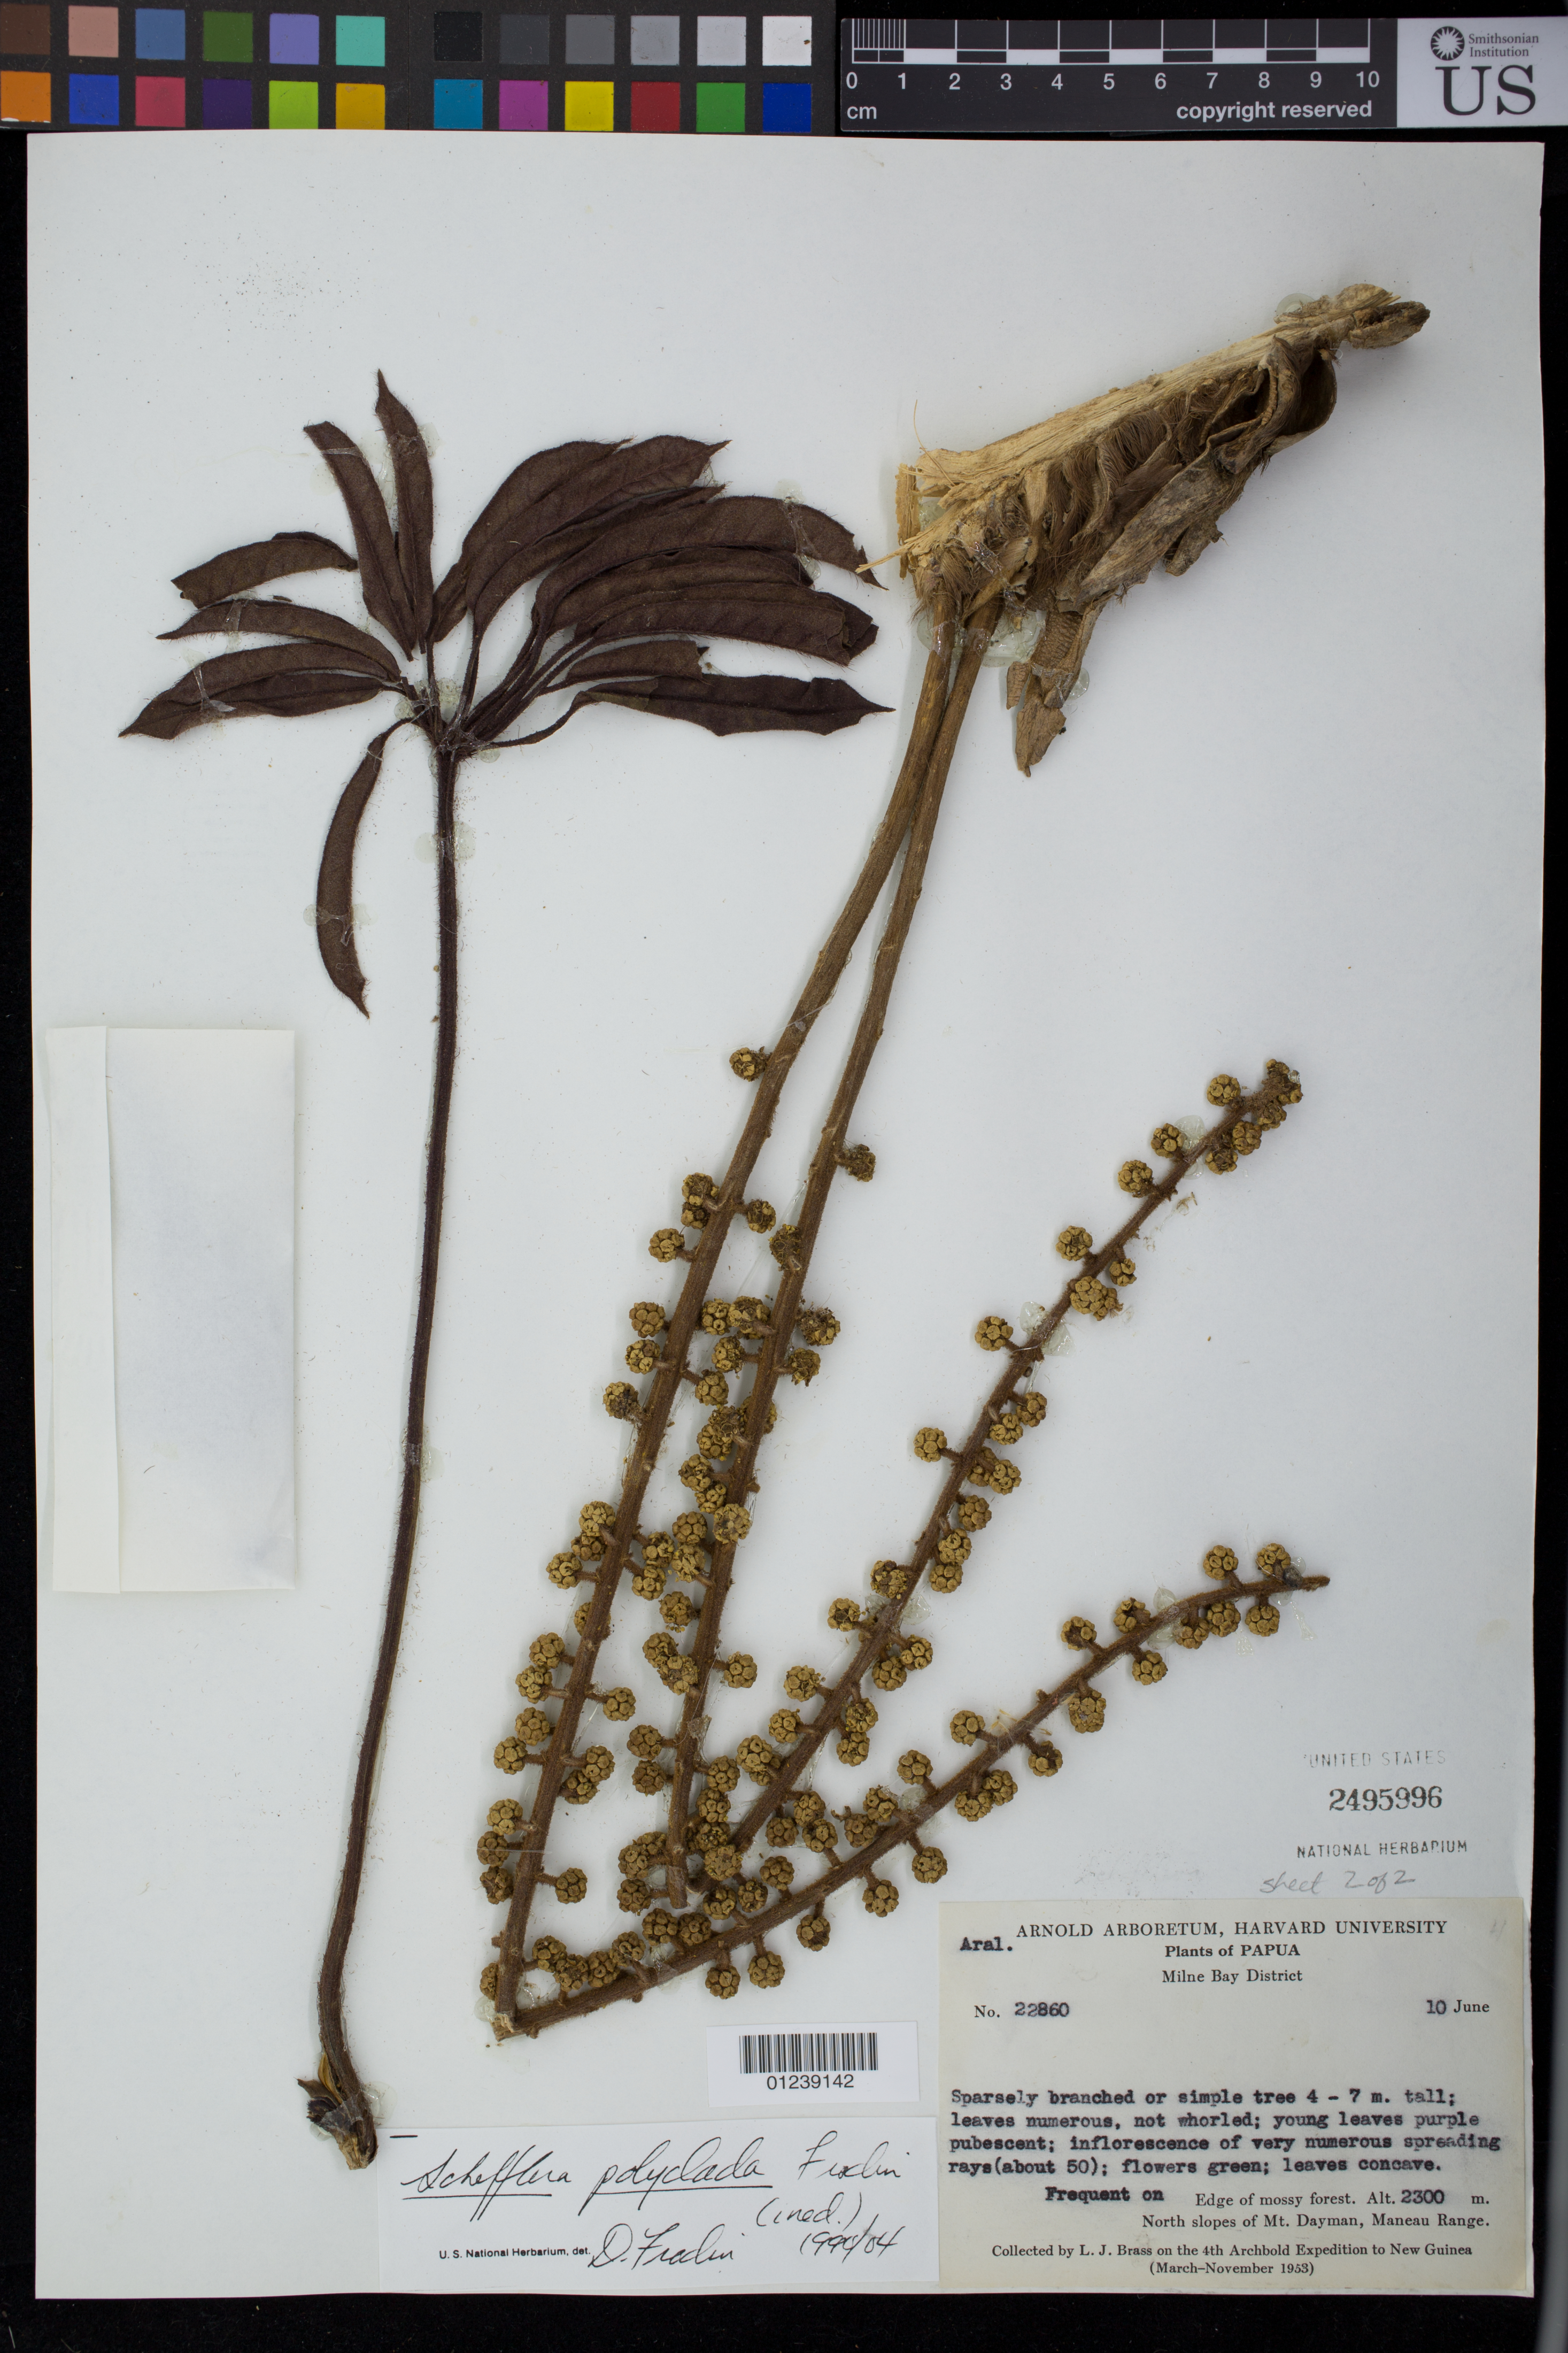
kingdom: Plantae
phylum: Tracheophyta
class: Magnoliopsida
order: Apiales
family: Araliaceae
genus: Heptapleurum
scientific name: Heptapleurum polycladum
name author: (Frodin) G. M. Plunkett & Lowry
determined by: Wagner, W. L., (BOT), Smithsonian Institution - National Museum of Natural History (UNITED STATES)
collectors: L. J. Brass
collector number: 22860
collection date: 1953-06-10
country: Papua New Guinea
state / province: Milne Bay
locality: North slopes of Mt. Dayman, Maneau Range.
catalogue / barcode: US 2495996